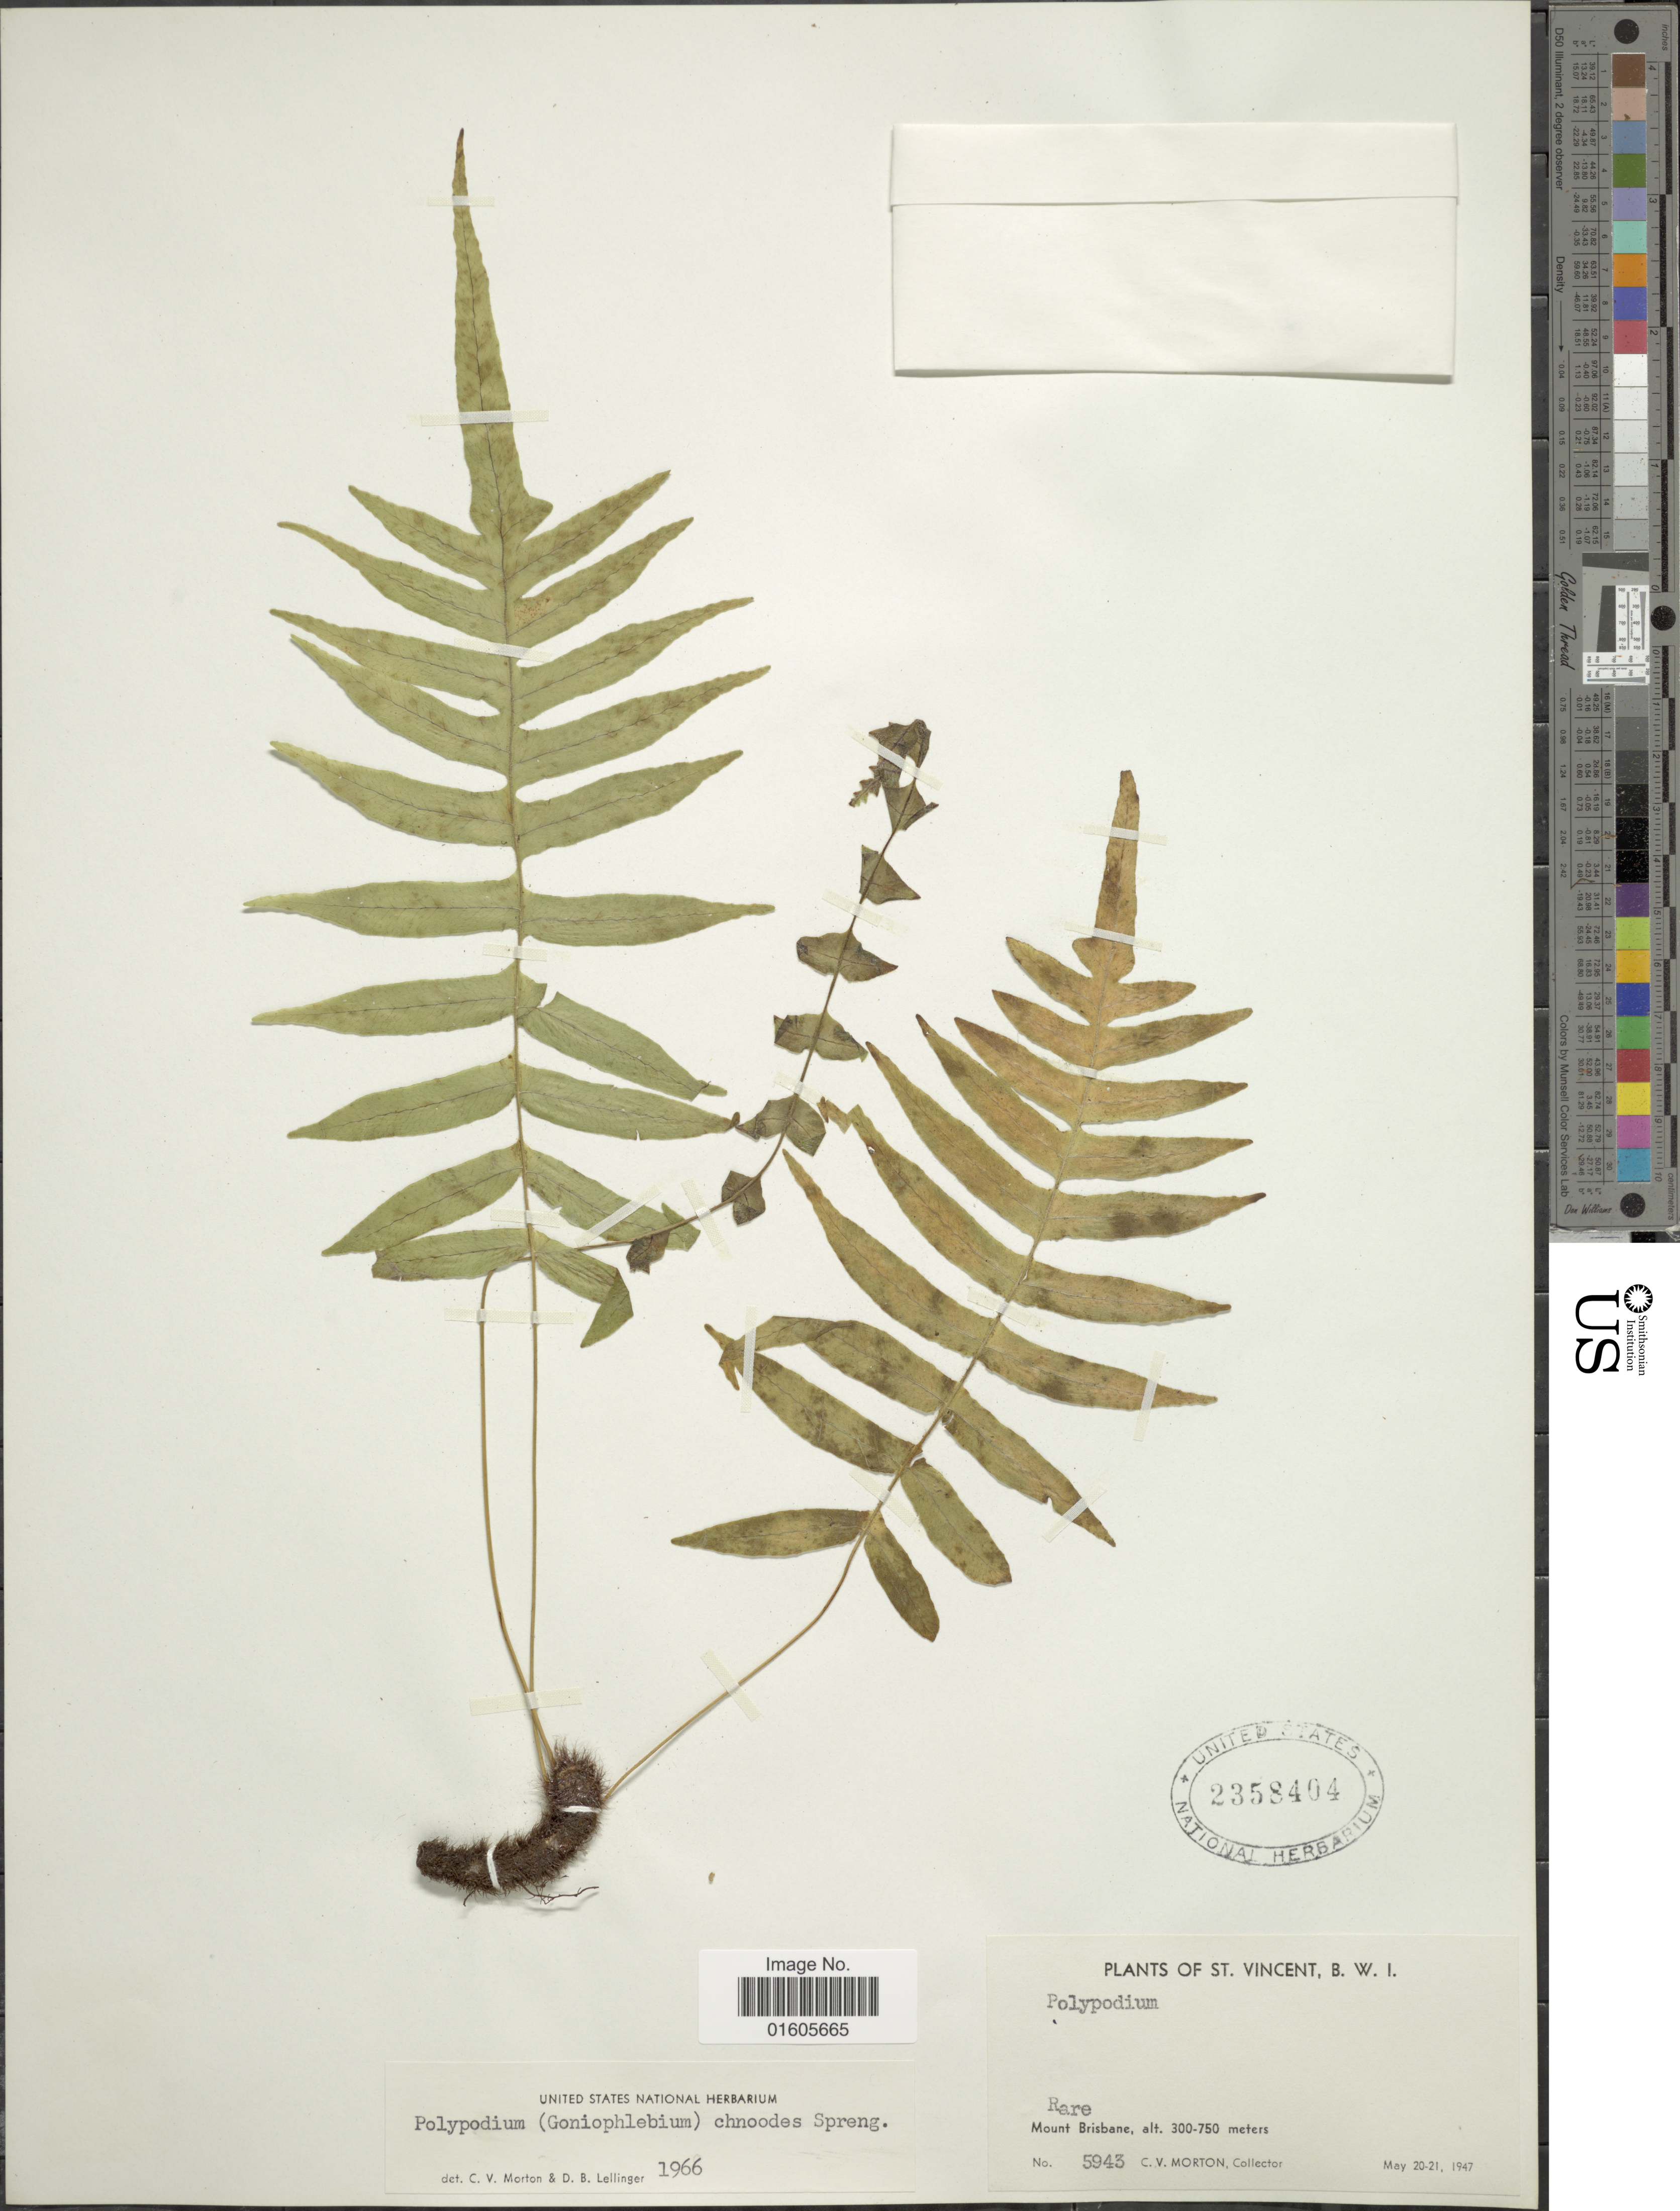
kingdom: Plantae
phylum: Tracheophyta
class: Polypodiopsida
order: Polypodiales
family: Polypodiaceae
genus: Serpocaulon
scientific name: Serpocaulon dissimile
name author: (L.) A.R. Sm.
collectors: C. V. Morton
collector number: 5943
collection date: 1947-05-20/1947-05-21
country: St. Vincent - Grenadines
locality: St Vincent, B.W.I., Mount Brisbane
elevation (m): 300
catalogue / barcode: US 2358404